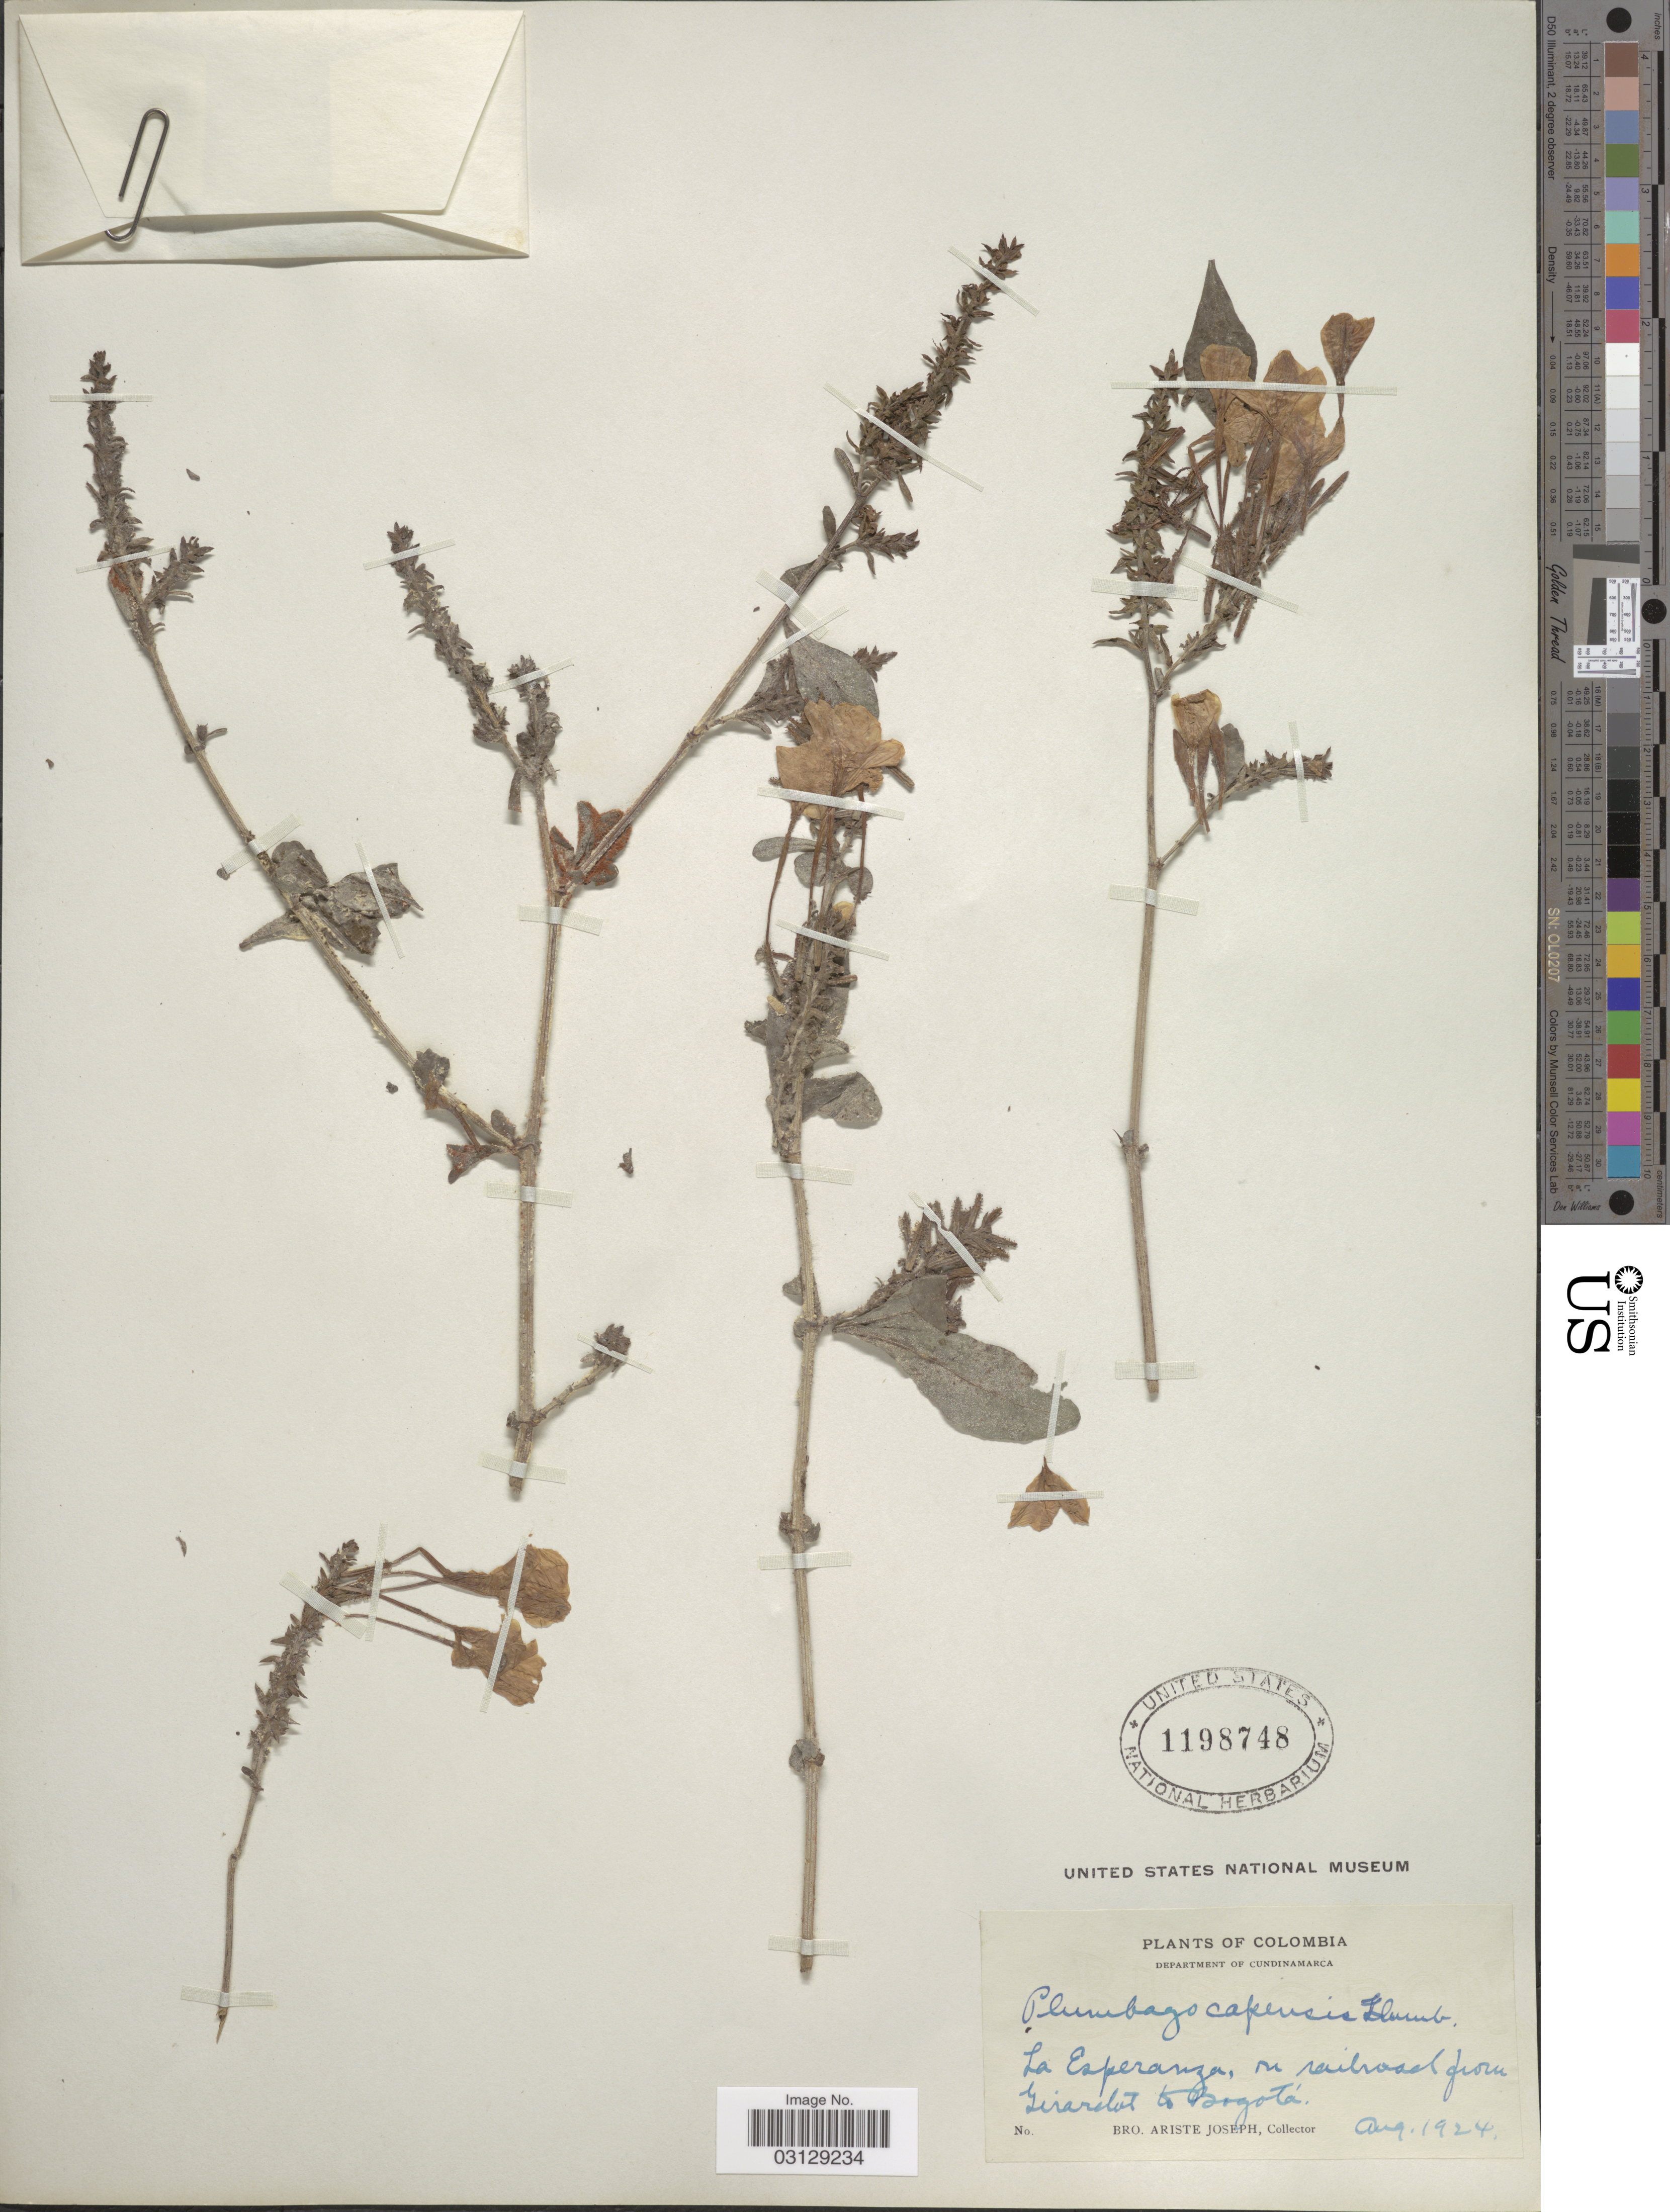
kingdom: Plantae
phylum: Tracheophyta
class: Magnoliopsida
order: Caryophyllales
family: Plumbaginaceae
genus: Plumbago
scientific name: Plumbago auriculata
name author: Lam.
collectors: Bro. Ariste-Joseph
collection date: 1924-08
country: Colombia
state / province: Cundinamarca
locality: Department of Cundinamarca. La Esperanza, on railroad from Girardot to Bogotá.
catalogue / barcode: US 1198748